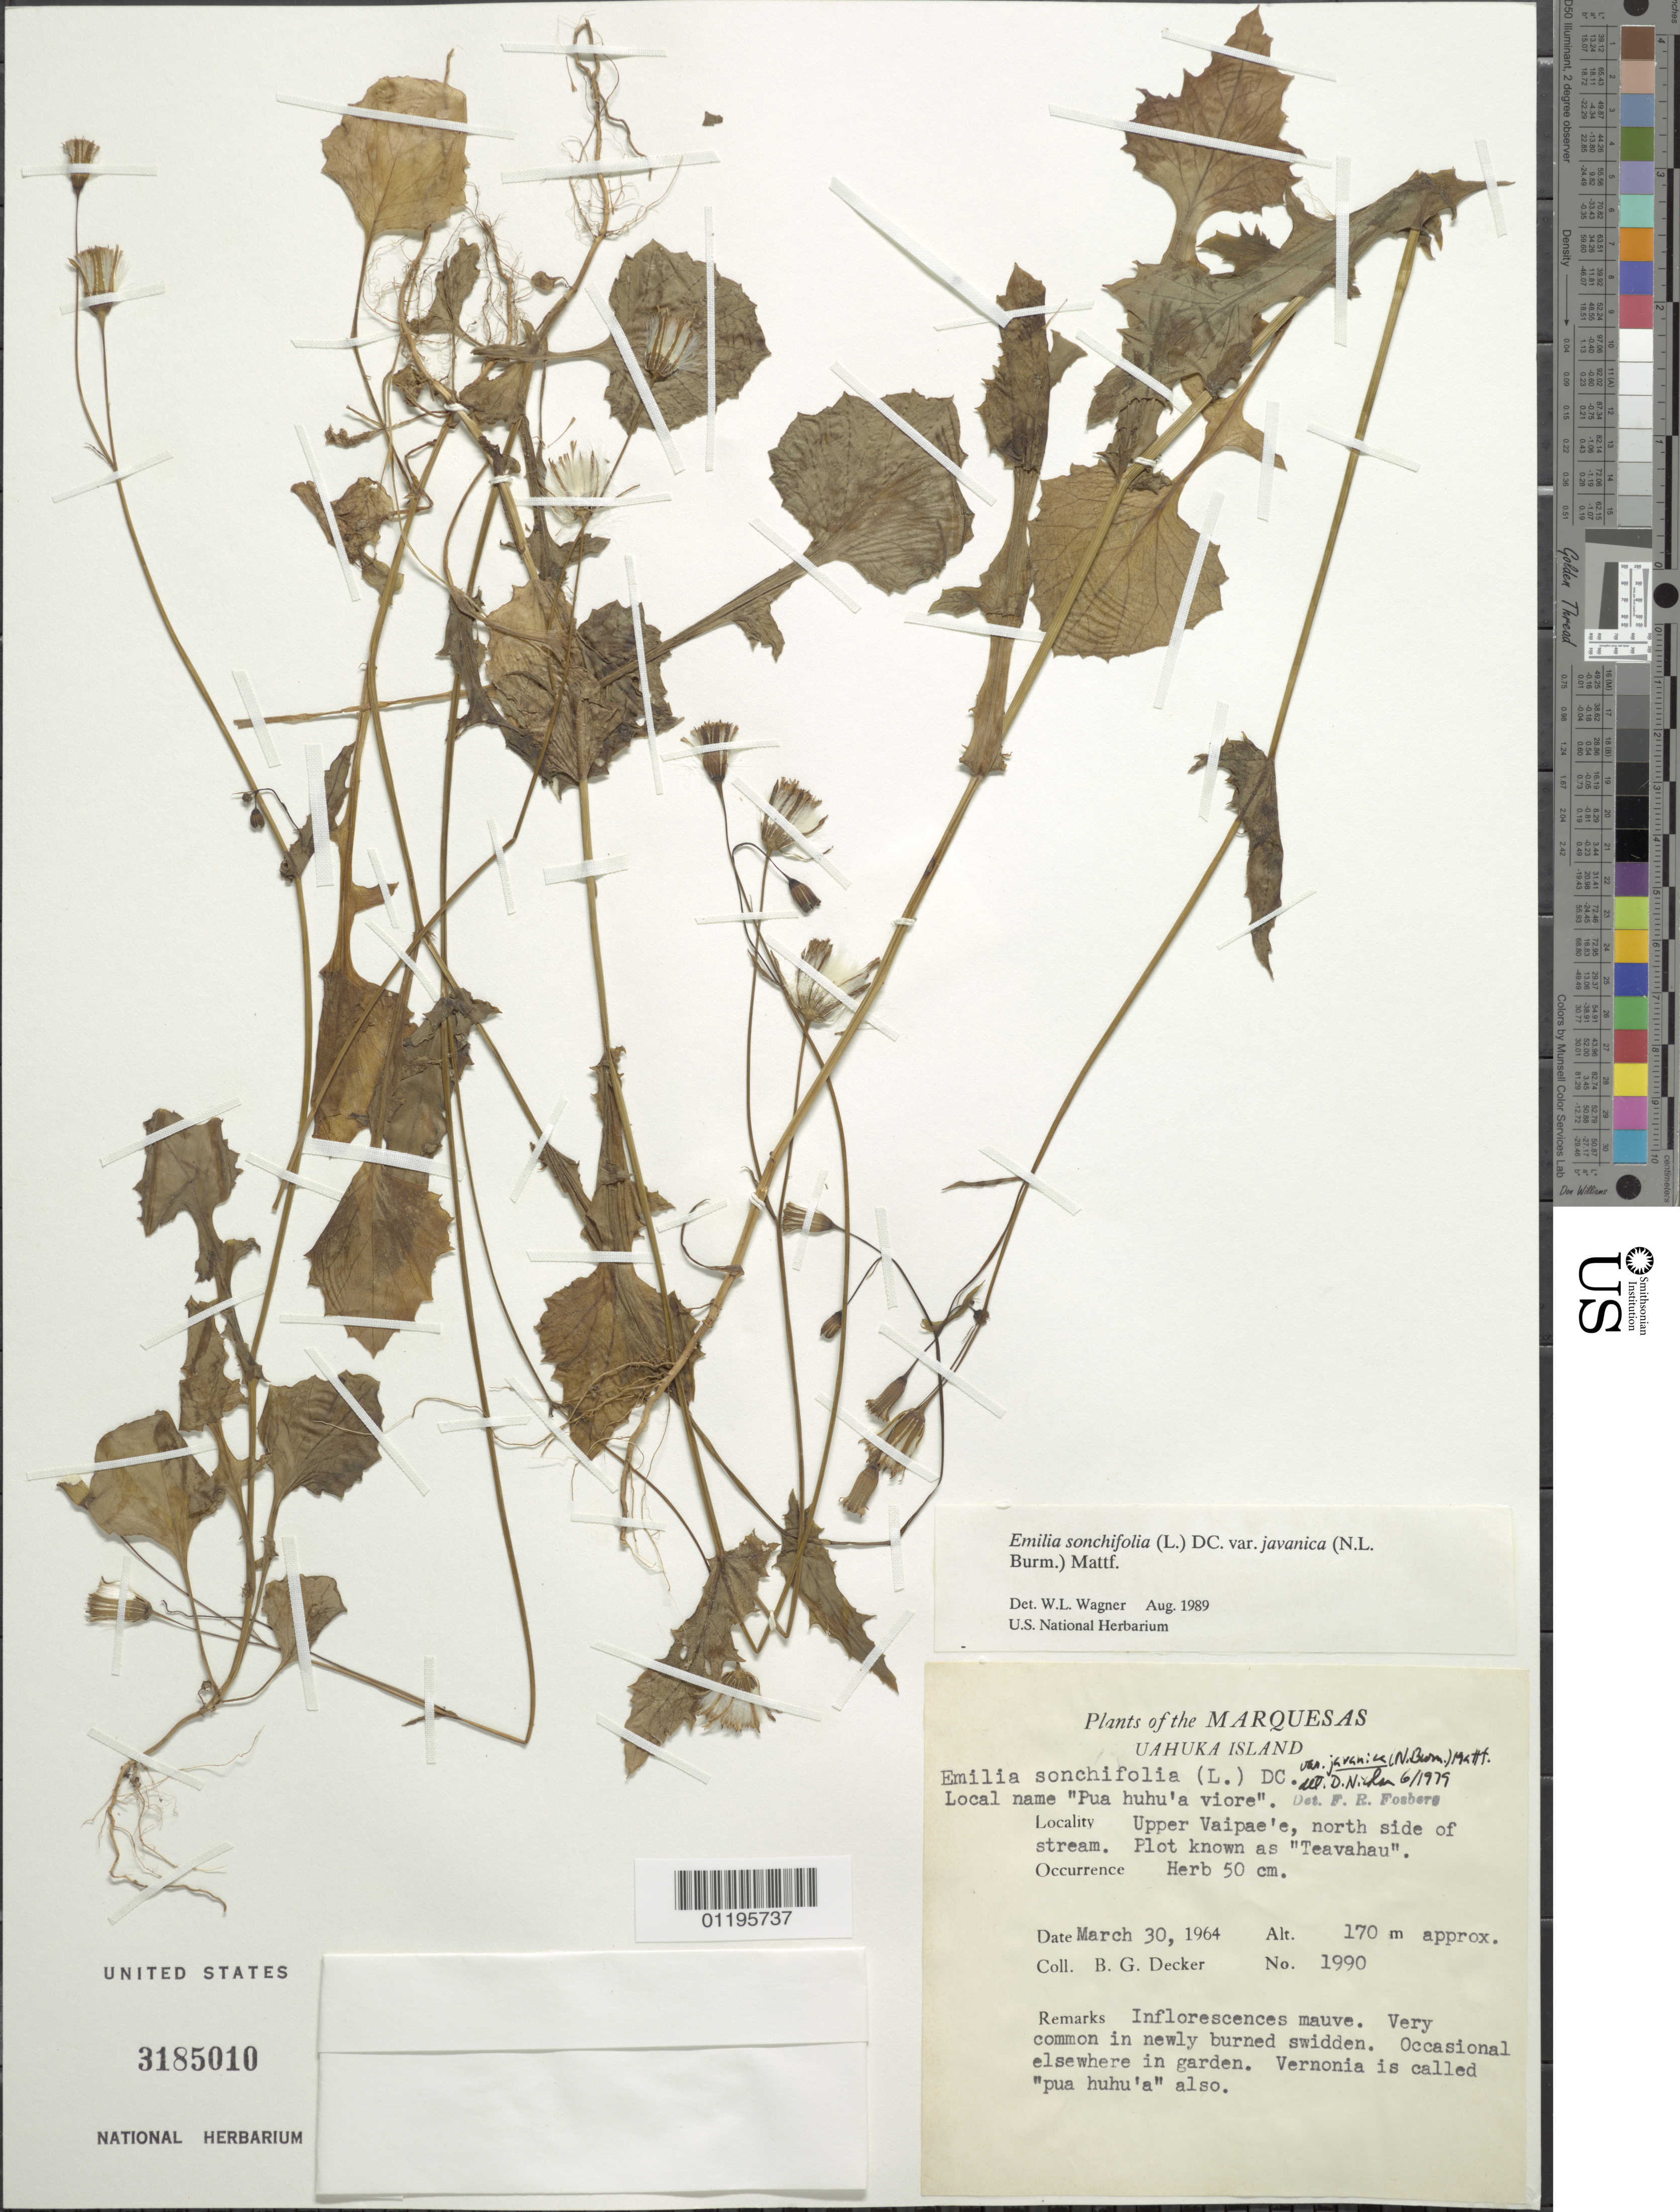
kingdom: Plantae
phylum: Tracheophyta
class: Magnoliopsida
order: Asterales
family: Asteraceae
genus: Emilia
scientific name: Emilia sonchifolia var. javanica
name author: (Burm. f.) Mattf.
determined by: Wagner, W. L., (BOT), Smithsonian Institution - National Museum of Natural History (UNITED STATES)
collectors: B. G. Decker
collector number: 1990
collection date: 1964-03-30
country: French Polynesia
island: Ua Huka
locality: Upper Vaipae'e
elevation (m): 170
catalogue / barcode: US 3185010